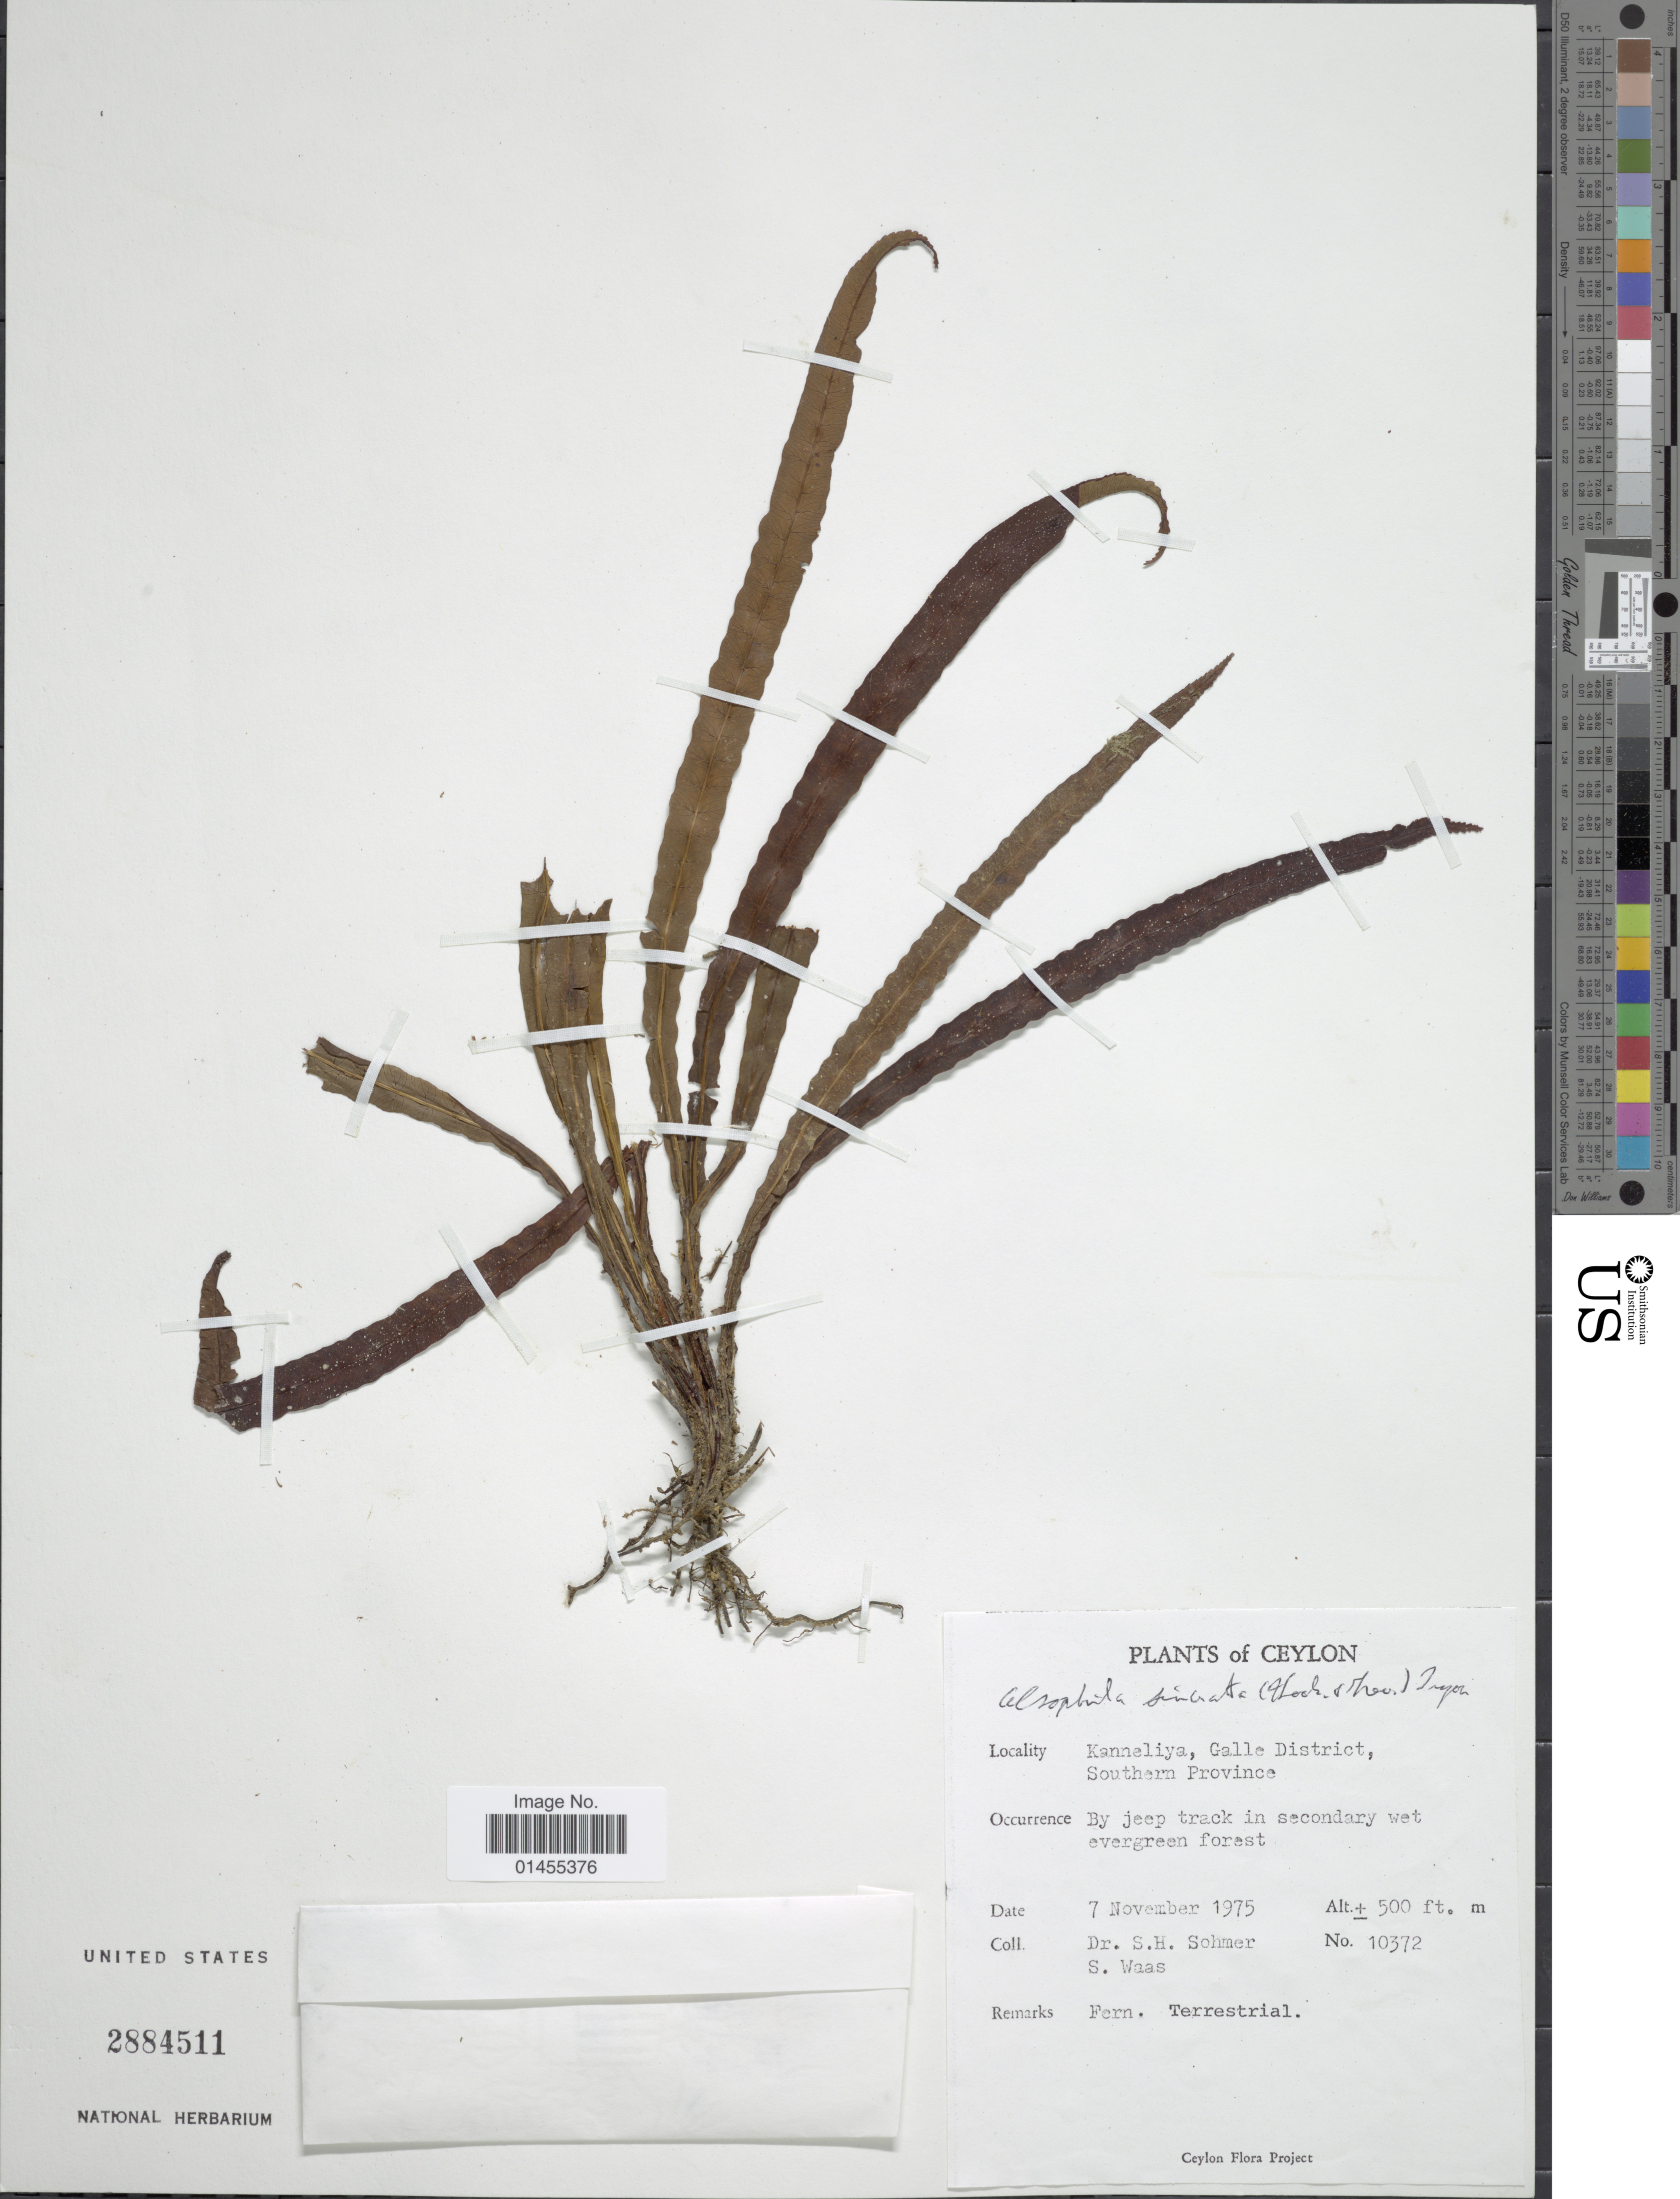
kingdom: Plantae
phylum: Tracheophyta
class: Polypodiopsida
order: Cyatheales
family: Cyatheaceae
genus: Alsophila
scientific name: Alsophila sinuata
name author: (Hook. & Grev.) R.M. Tryon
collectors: S. Shomer & S. Waas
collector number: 10372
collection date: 1975-11-07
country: Sri Lanka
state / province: Southern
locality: Ceylon, Kanneliya, Galle District, Southern Province.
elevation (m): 152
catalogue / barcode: US 2884511